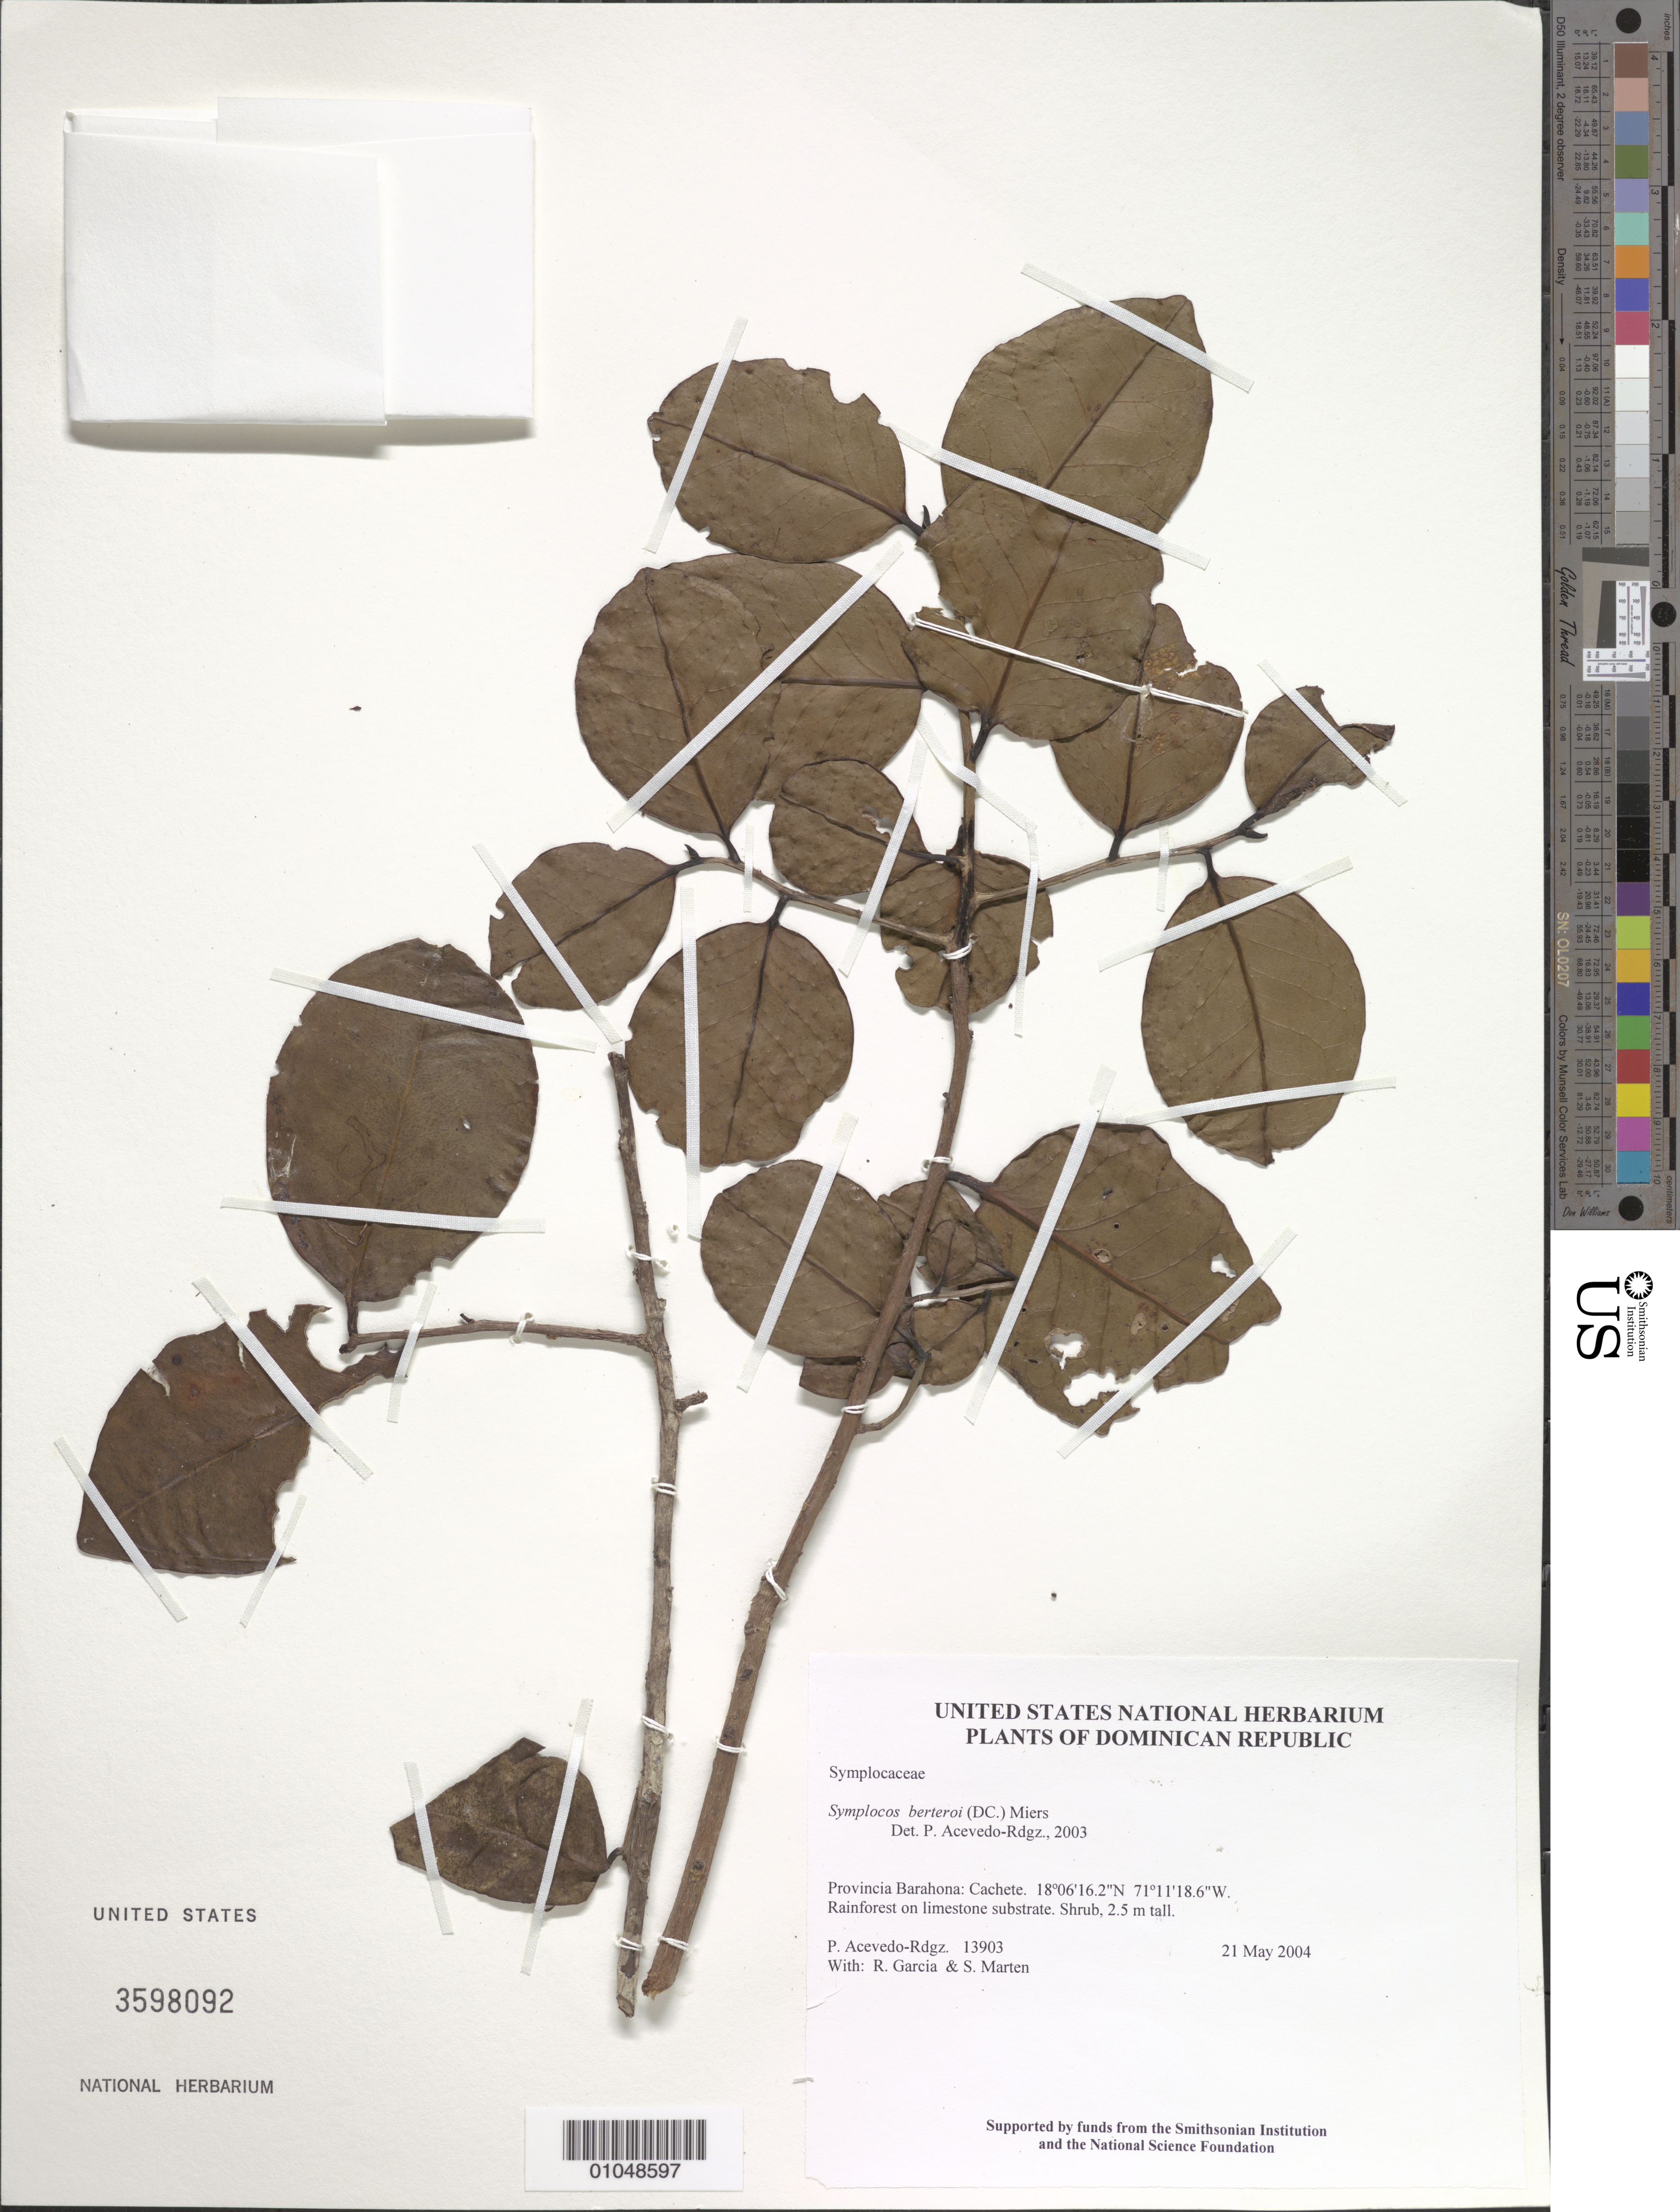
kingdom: Plantae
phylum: Tracheophyta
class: Magnoliopsida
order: Ericales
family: Symplocaceae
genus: Symplocos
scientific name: Symplocos berteroi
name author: Miers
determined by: Acevedo-Rodríguez, P., (BOT), Smithsonian Institution - National Museum of Natural History (UNITED STATES)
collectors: P. Acevedo-Rodr., R. G. García & S. Marten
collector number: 13903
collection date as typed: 21 May 2004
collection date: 2004-05-21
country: Dominican Republic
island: Hispaniola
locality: Provincia Barahona: Cachete.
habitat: Rainforest on limestone substrate.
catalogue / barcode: US 3598092